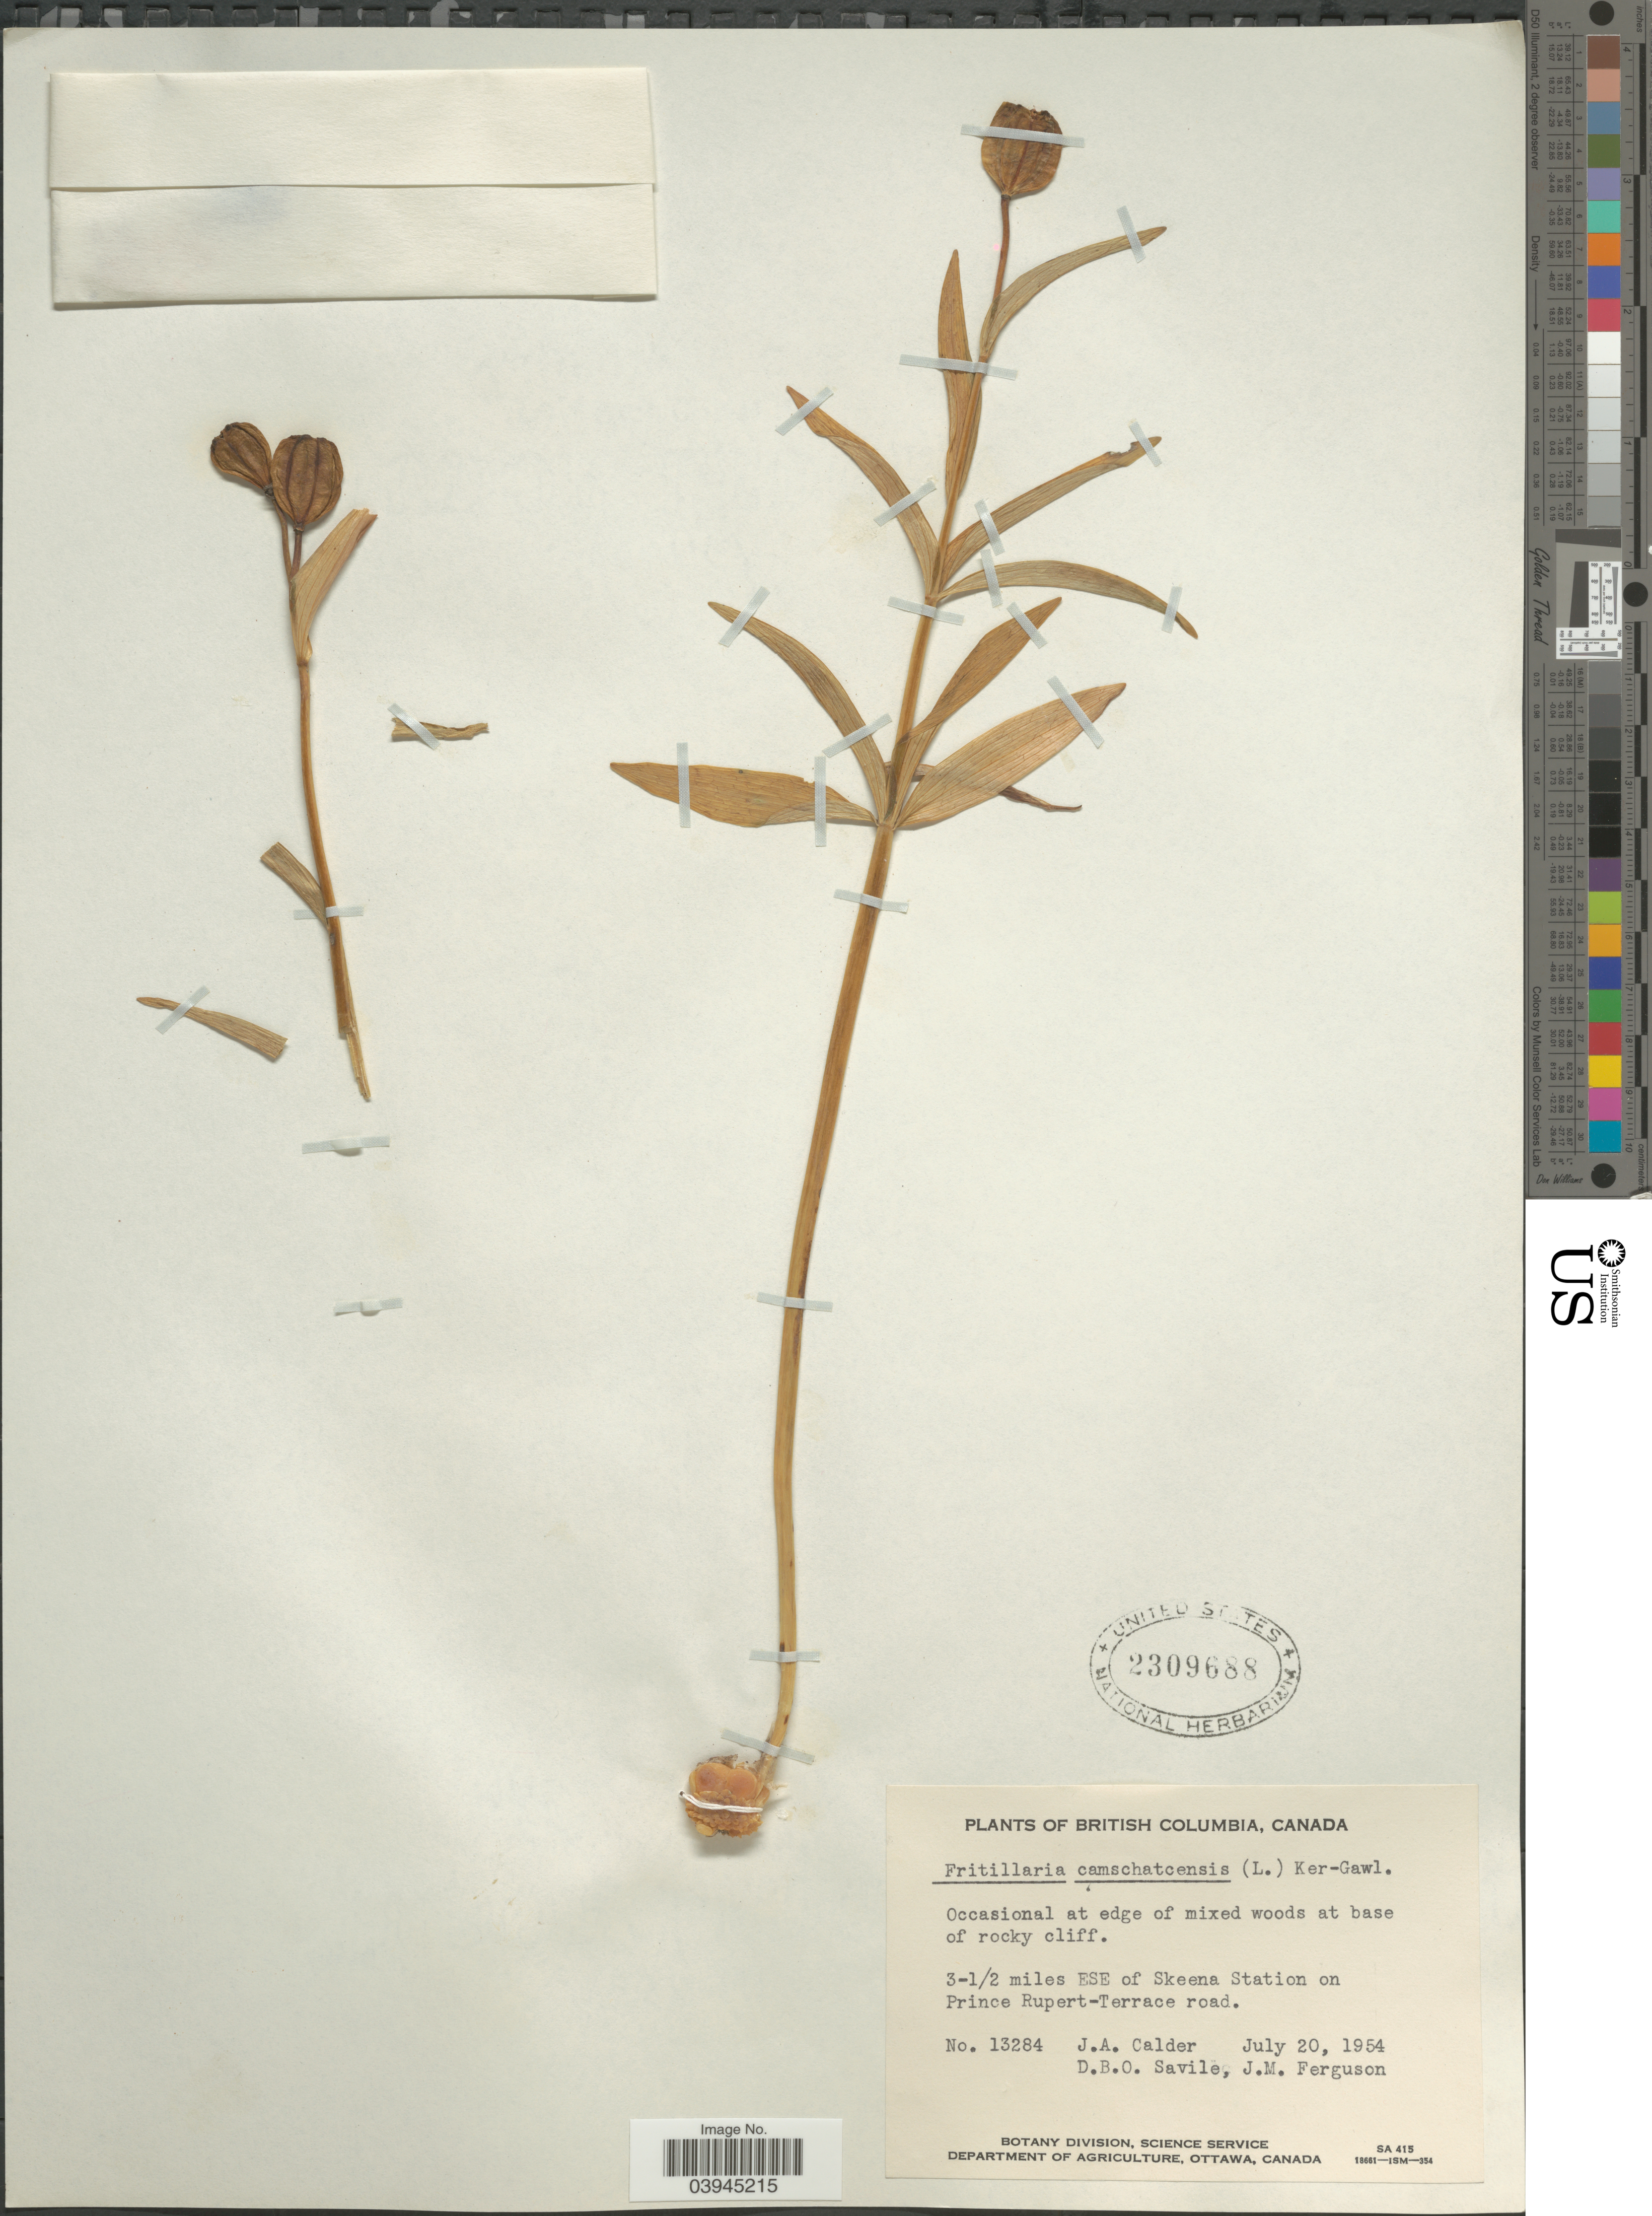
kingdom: Plantae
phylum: Tracheophyta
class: Liliopsida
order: Liliales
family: Liliaceae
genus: Fritillaria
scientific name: Fritillaria camschatcensis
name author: (L.) Ker Gawl.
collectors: J. A. Calder, D. Savile & J. M. Ferguson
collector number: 13284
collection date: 1954-07-20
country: Canada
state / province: British Columbia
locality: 3-½ miles ESE of Skeena Station on Prince Rupert-Terrace road.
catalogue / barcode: US 2309688